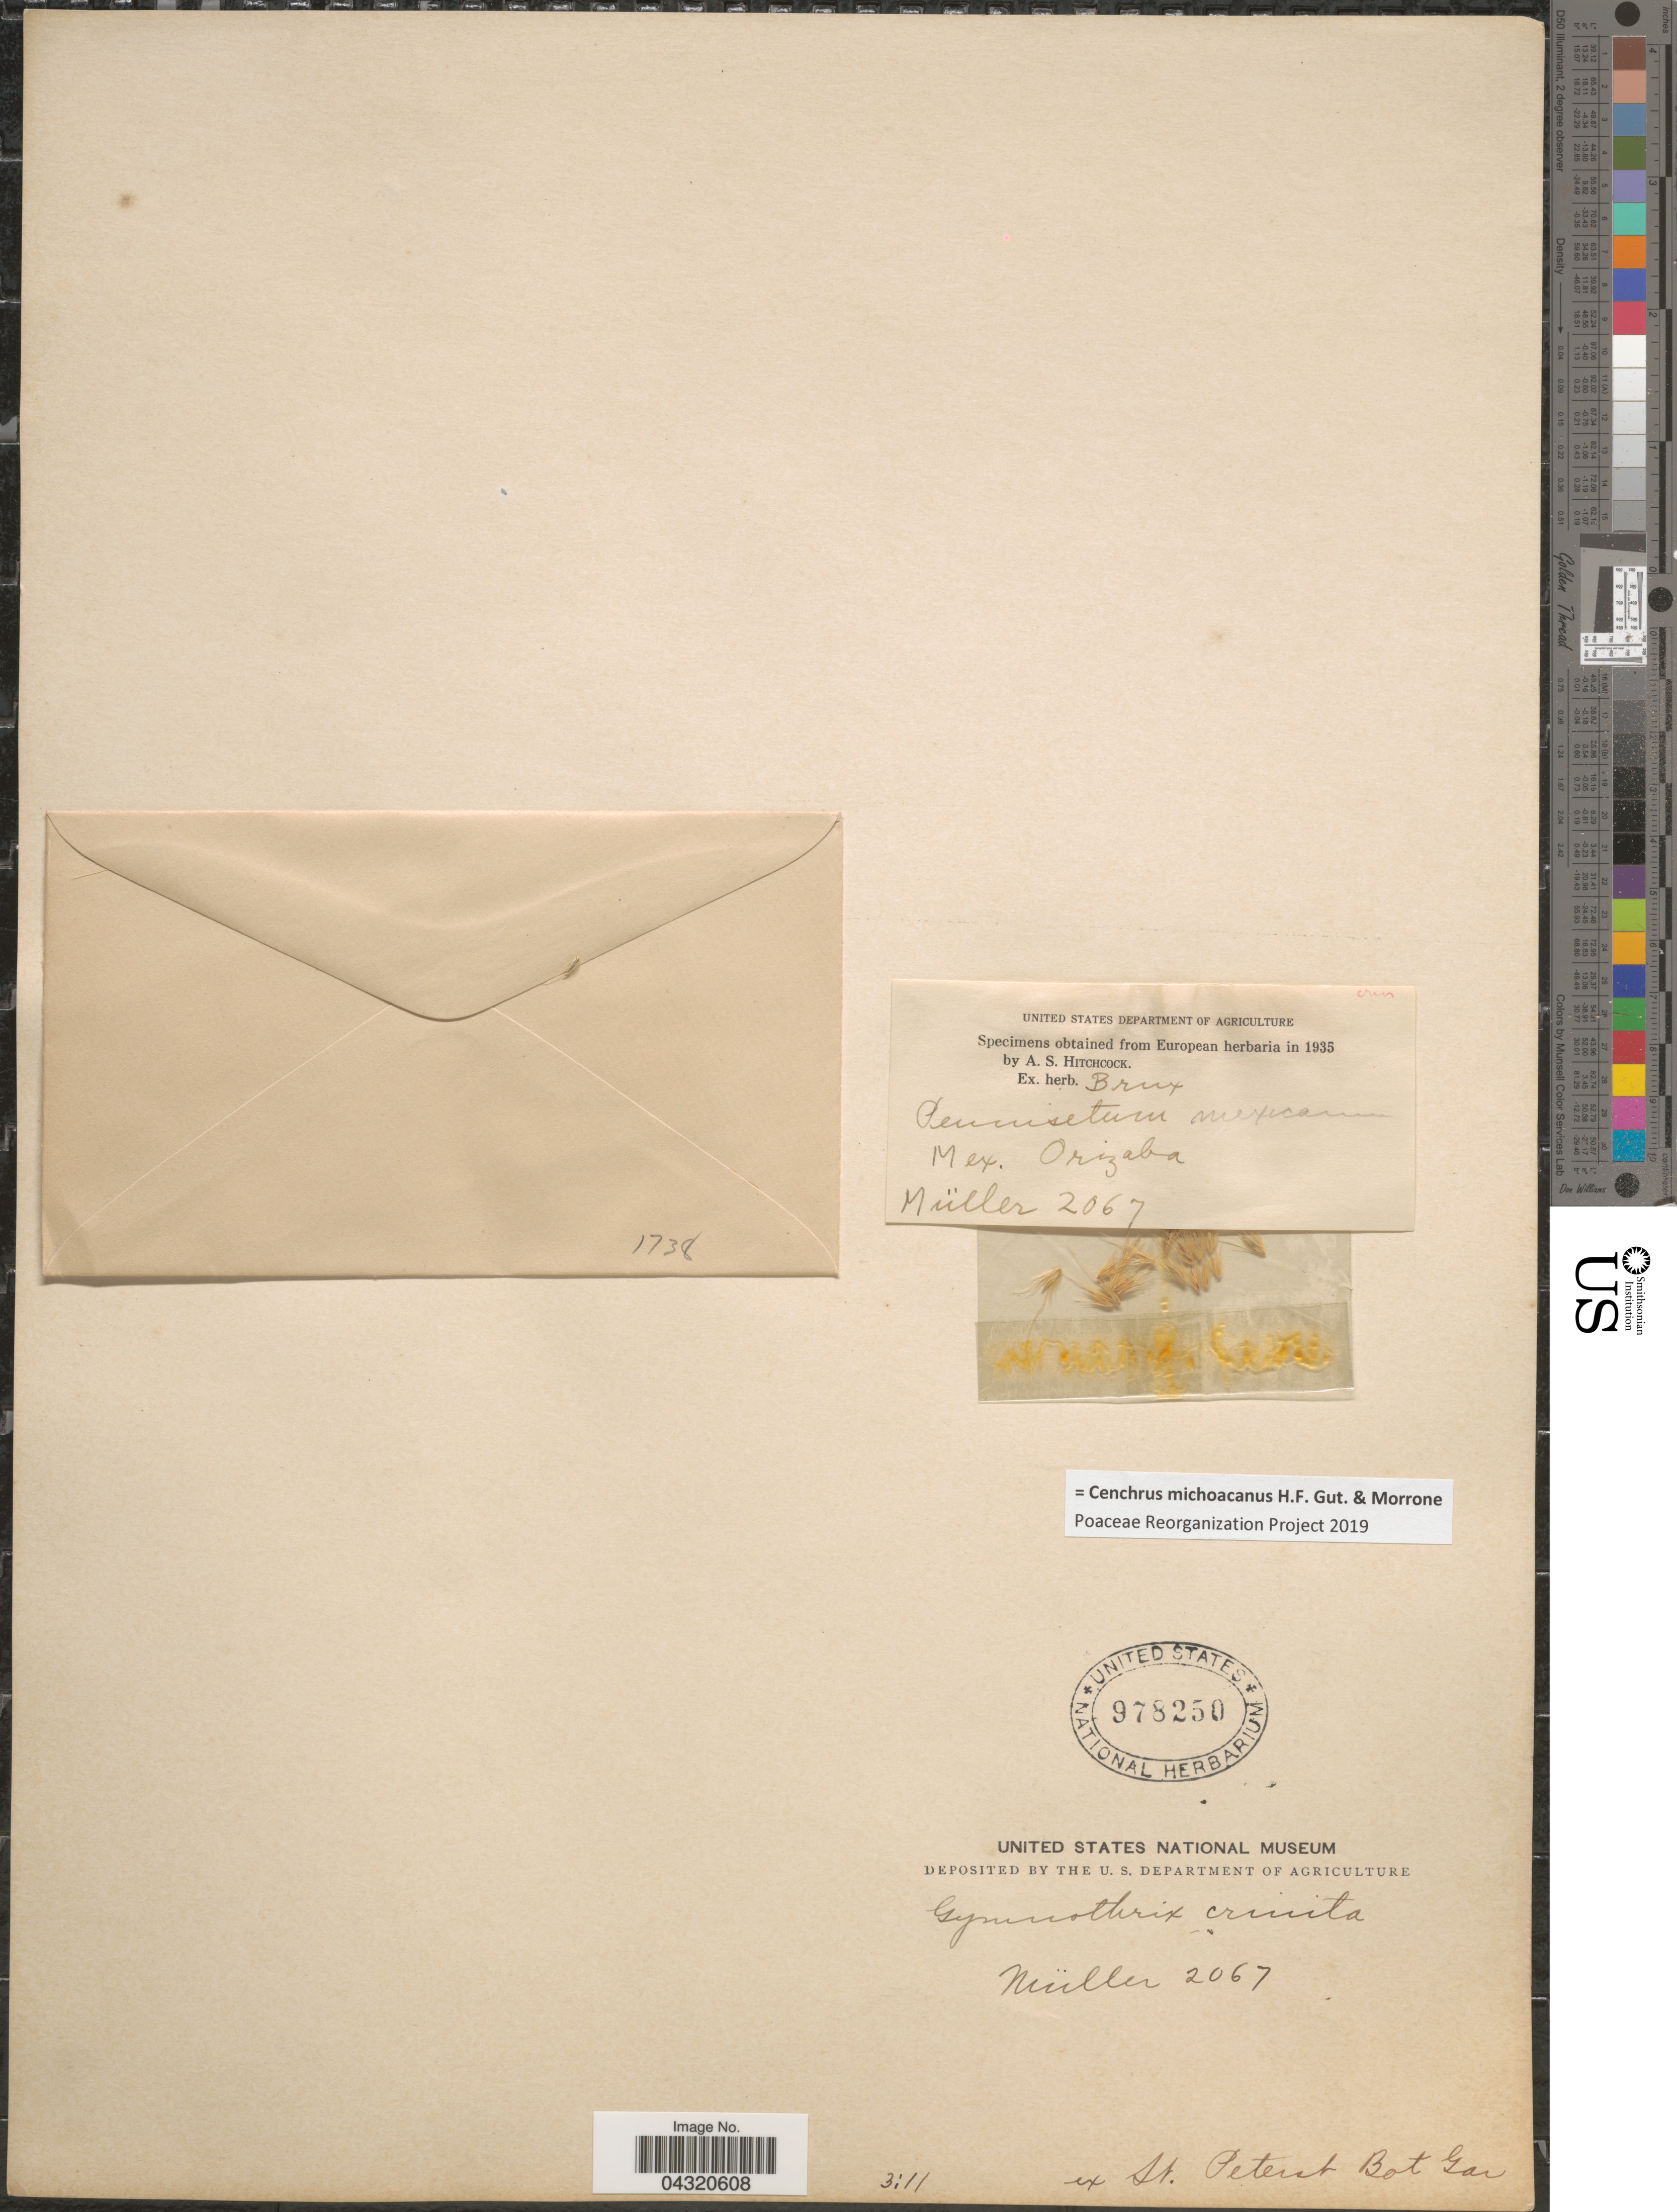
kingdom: Plantae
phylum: Tracheophyta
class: Liliopsida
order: Poales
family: Poaceae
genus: Cenchrus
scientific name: Cenchrus michoacanus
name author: H.F. Gut. & Morrone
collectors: -- Müller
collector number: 2067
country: Mexico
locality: Orizaba.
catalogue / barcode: US 978250